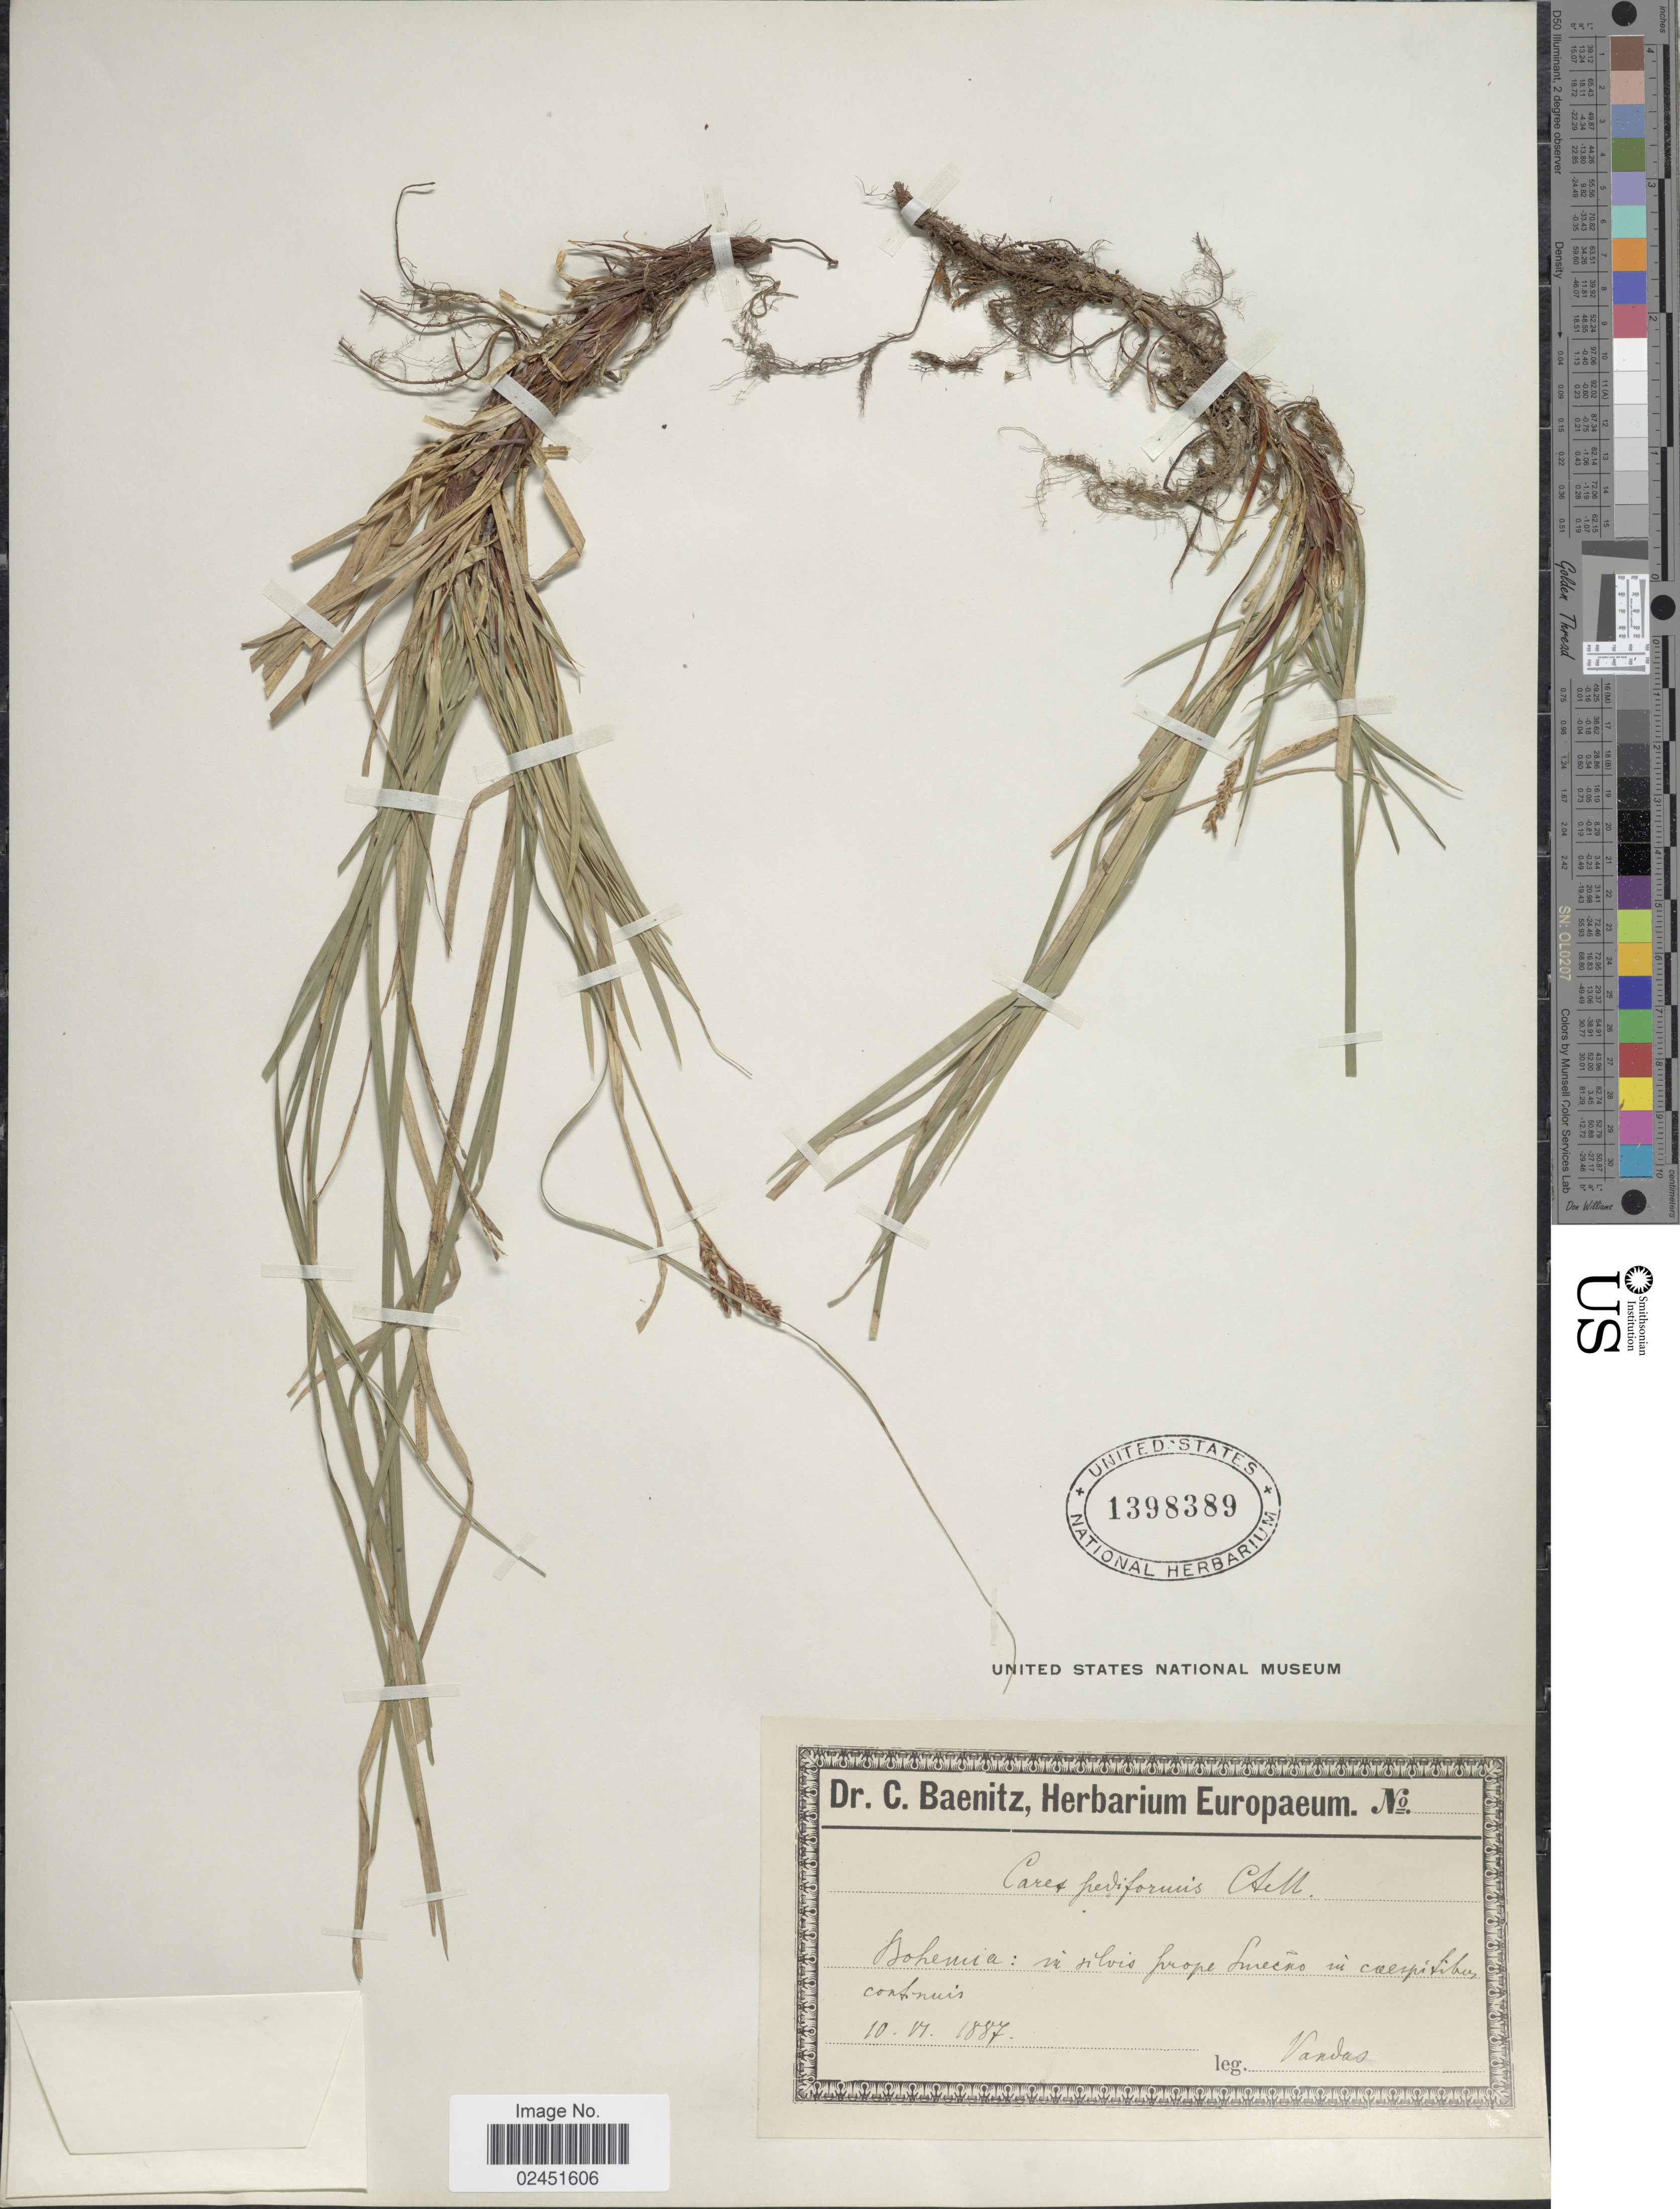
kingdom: Plantae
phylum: Tracheophyta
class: Liliopsida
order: Poales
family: Cyperaceae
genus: Carex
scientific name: Carex pediformis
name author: C.A. Mey.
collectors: K. Vandas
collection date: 1887-06-10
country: Czechia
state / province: Central Bohemian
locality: Bohemia: in silvis prope Smečno in caespitibus contnuis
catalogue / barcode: US 1398389